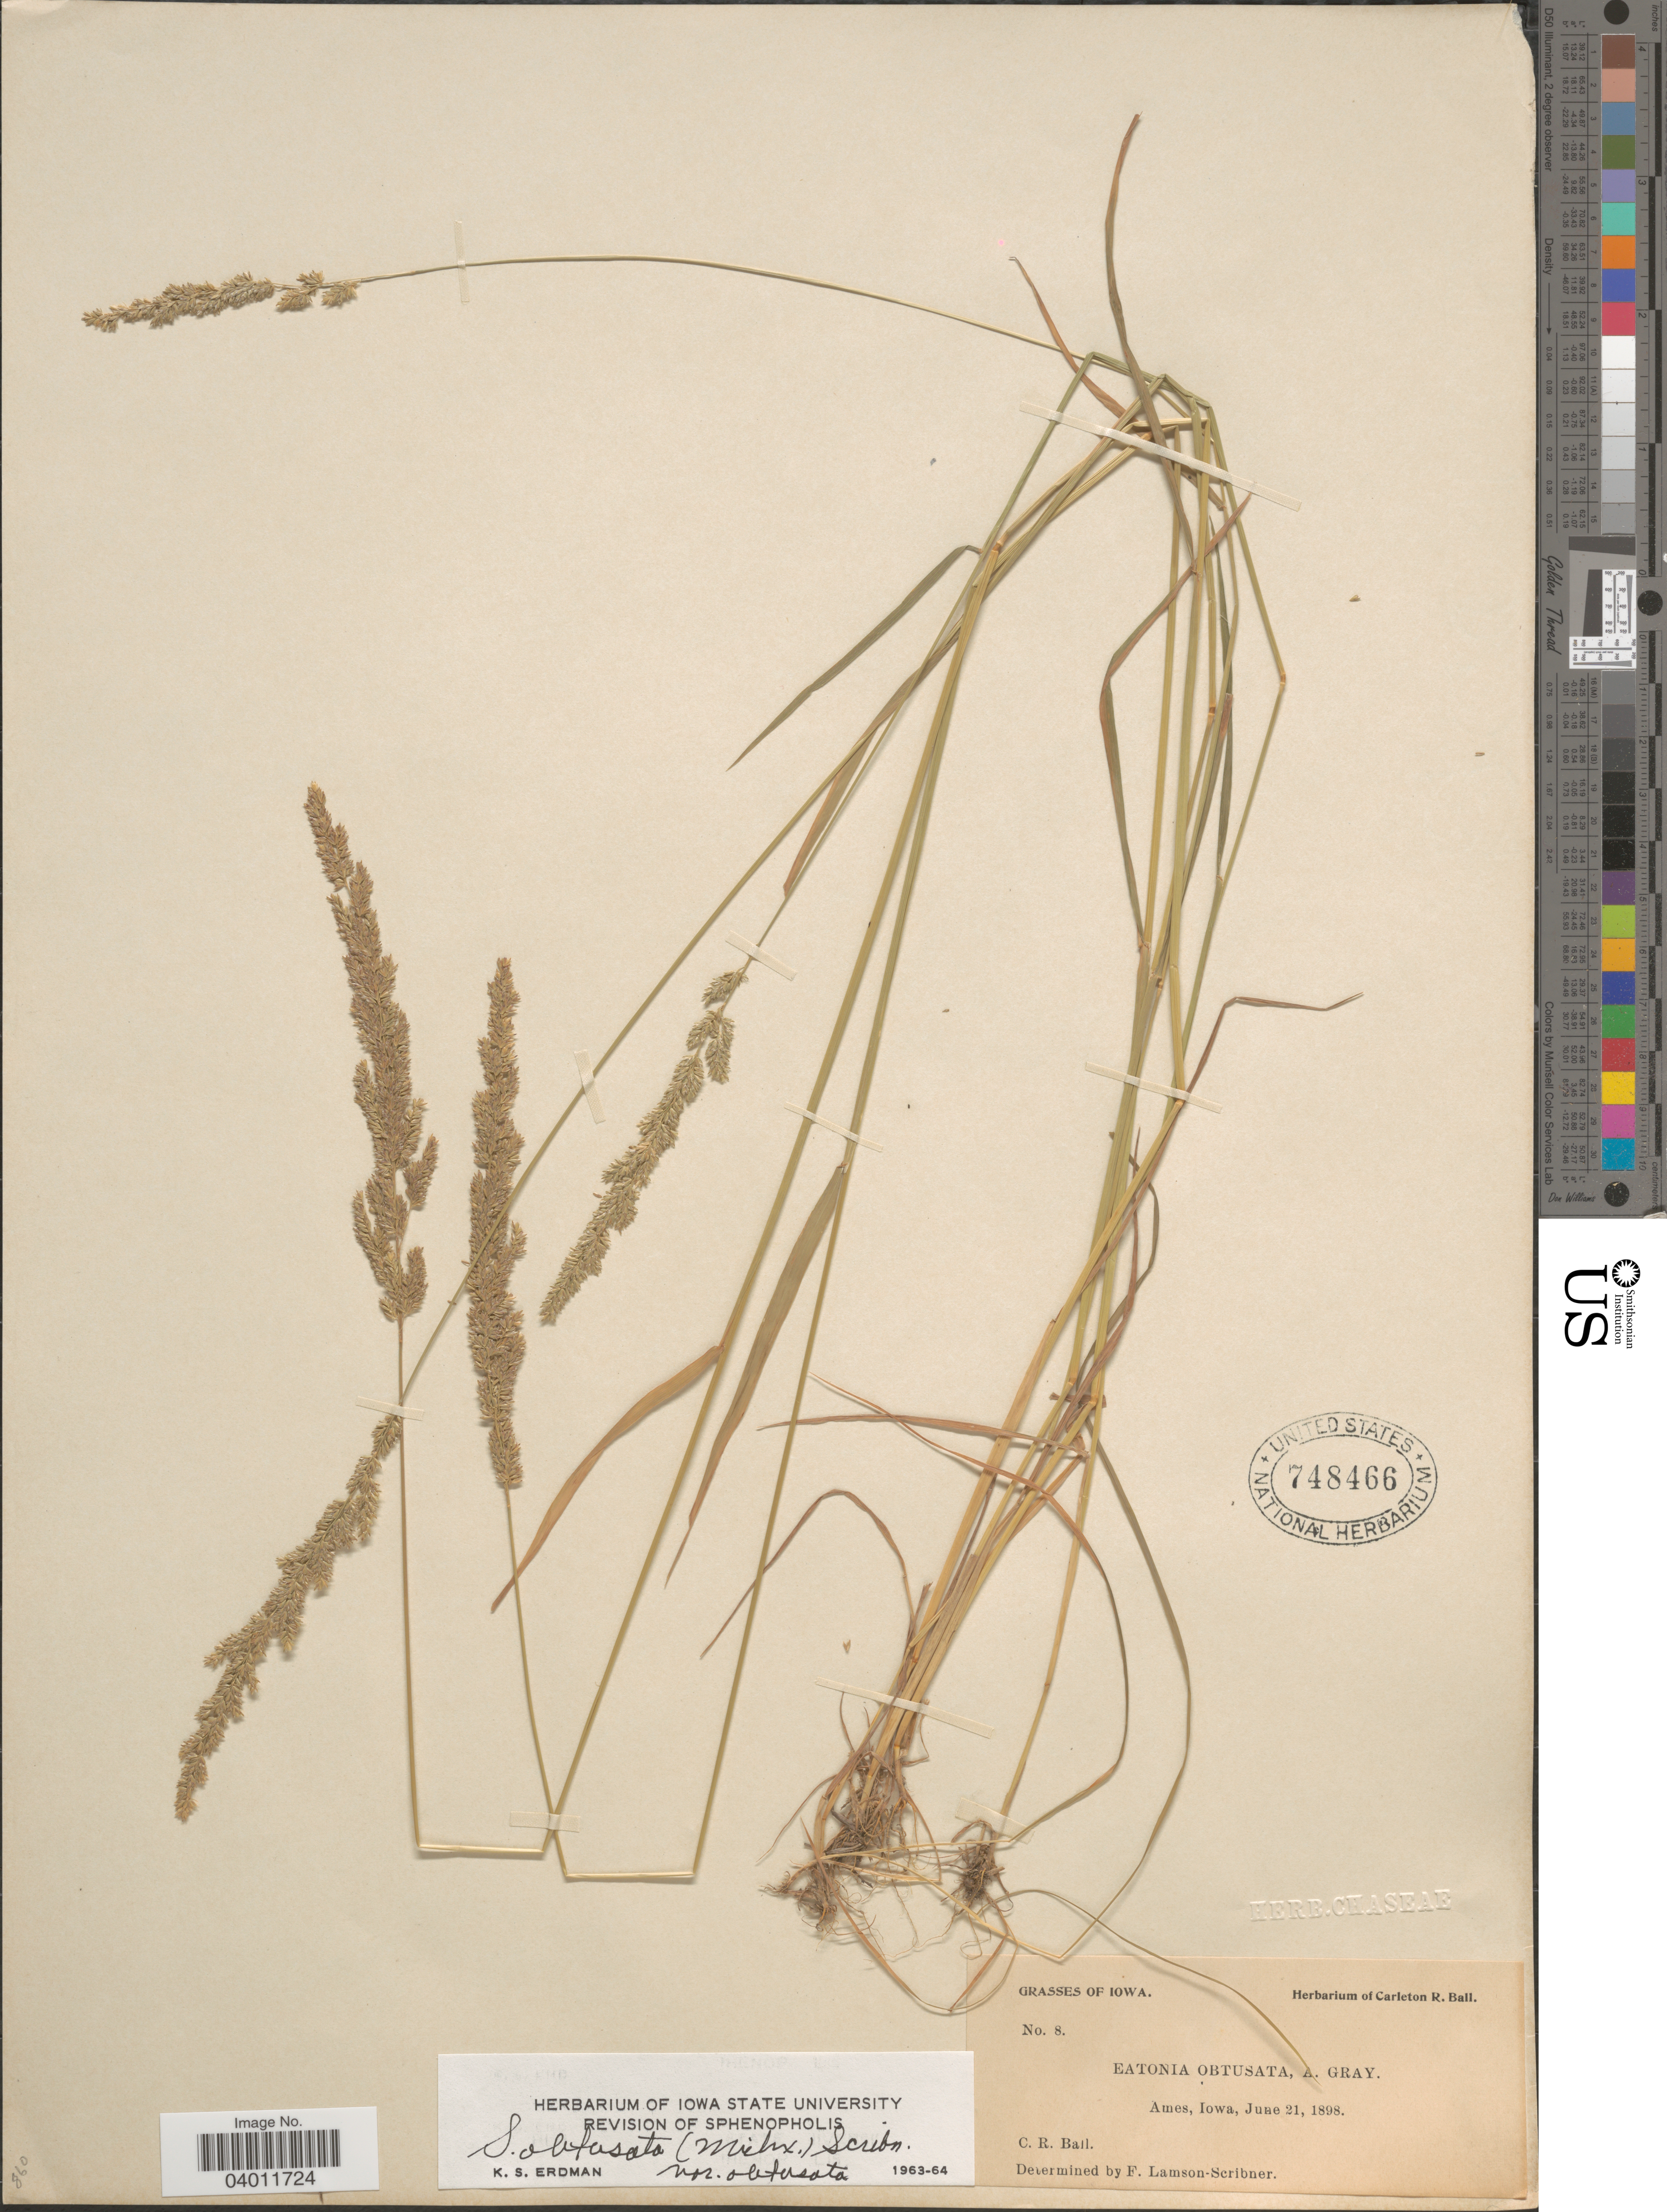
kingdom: Plantae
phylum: Tracheophyta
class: Liliopsida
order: Poales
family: Poaceae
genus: Sphenopholis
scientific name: Sphenopholis obtusata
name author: (Michx.) Scribn.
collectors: C. R. Ball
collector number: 8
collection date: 1898-01-21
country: United States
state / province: Iowa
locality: Ames.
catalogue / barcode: US 748466